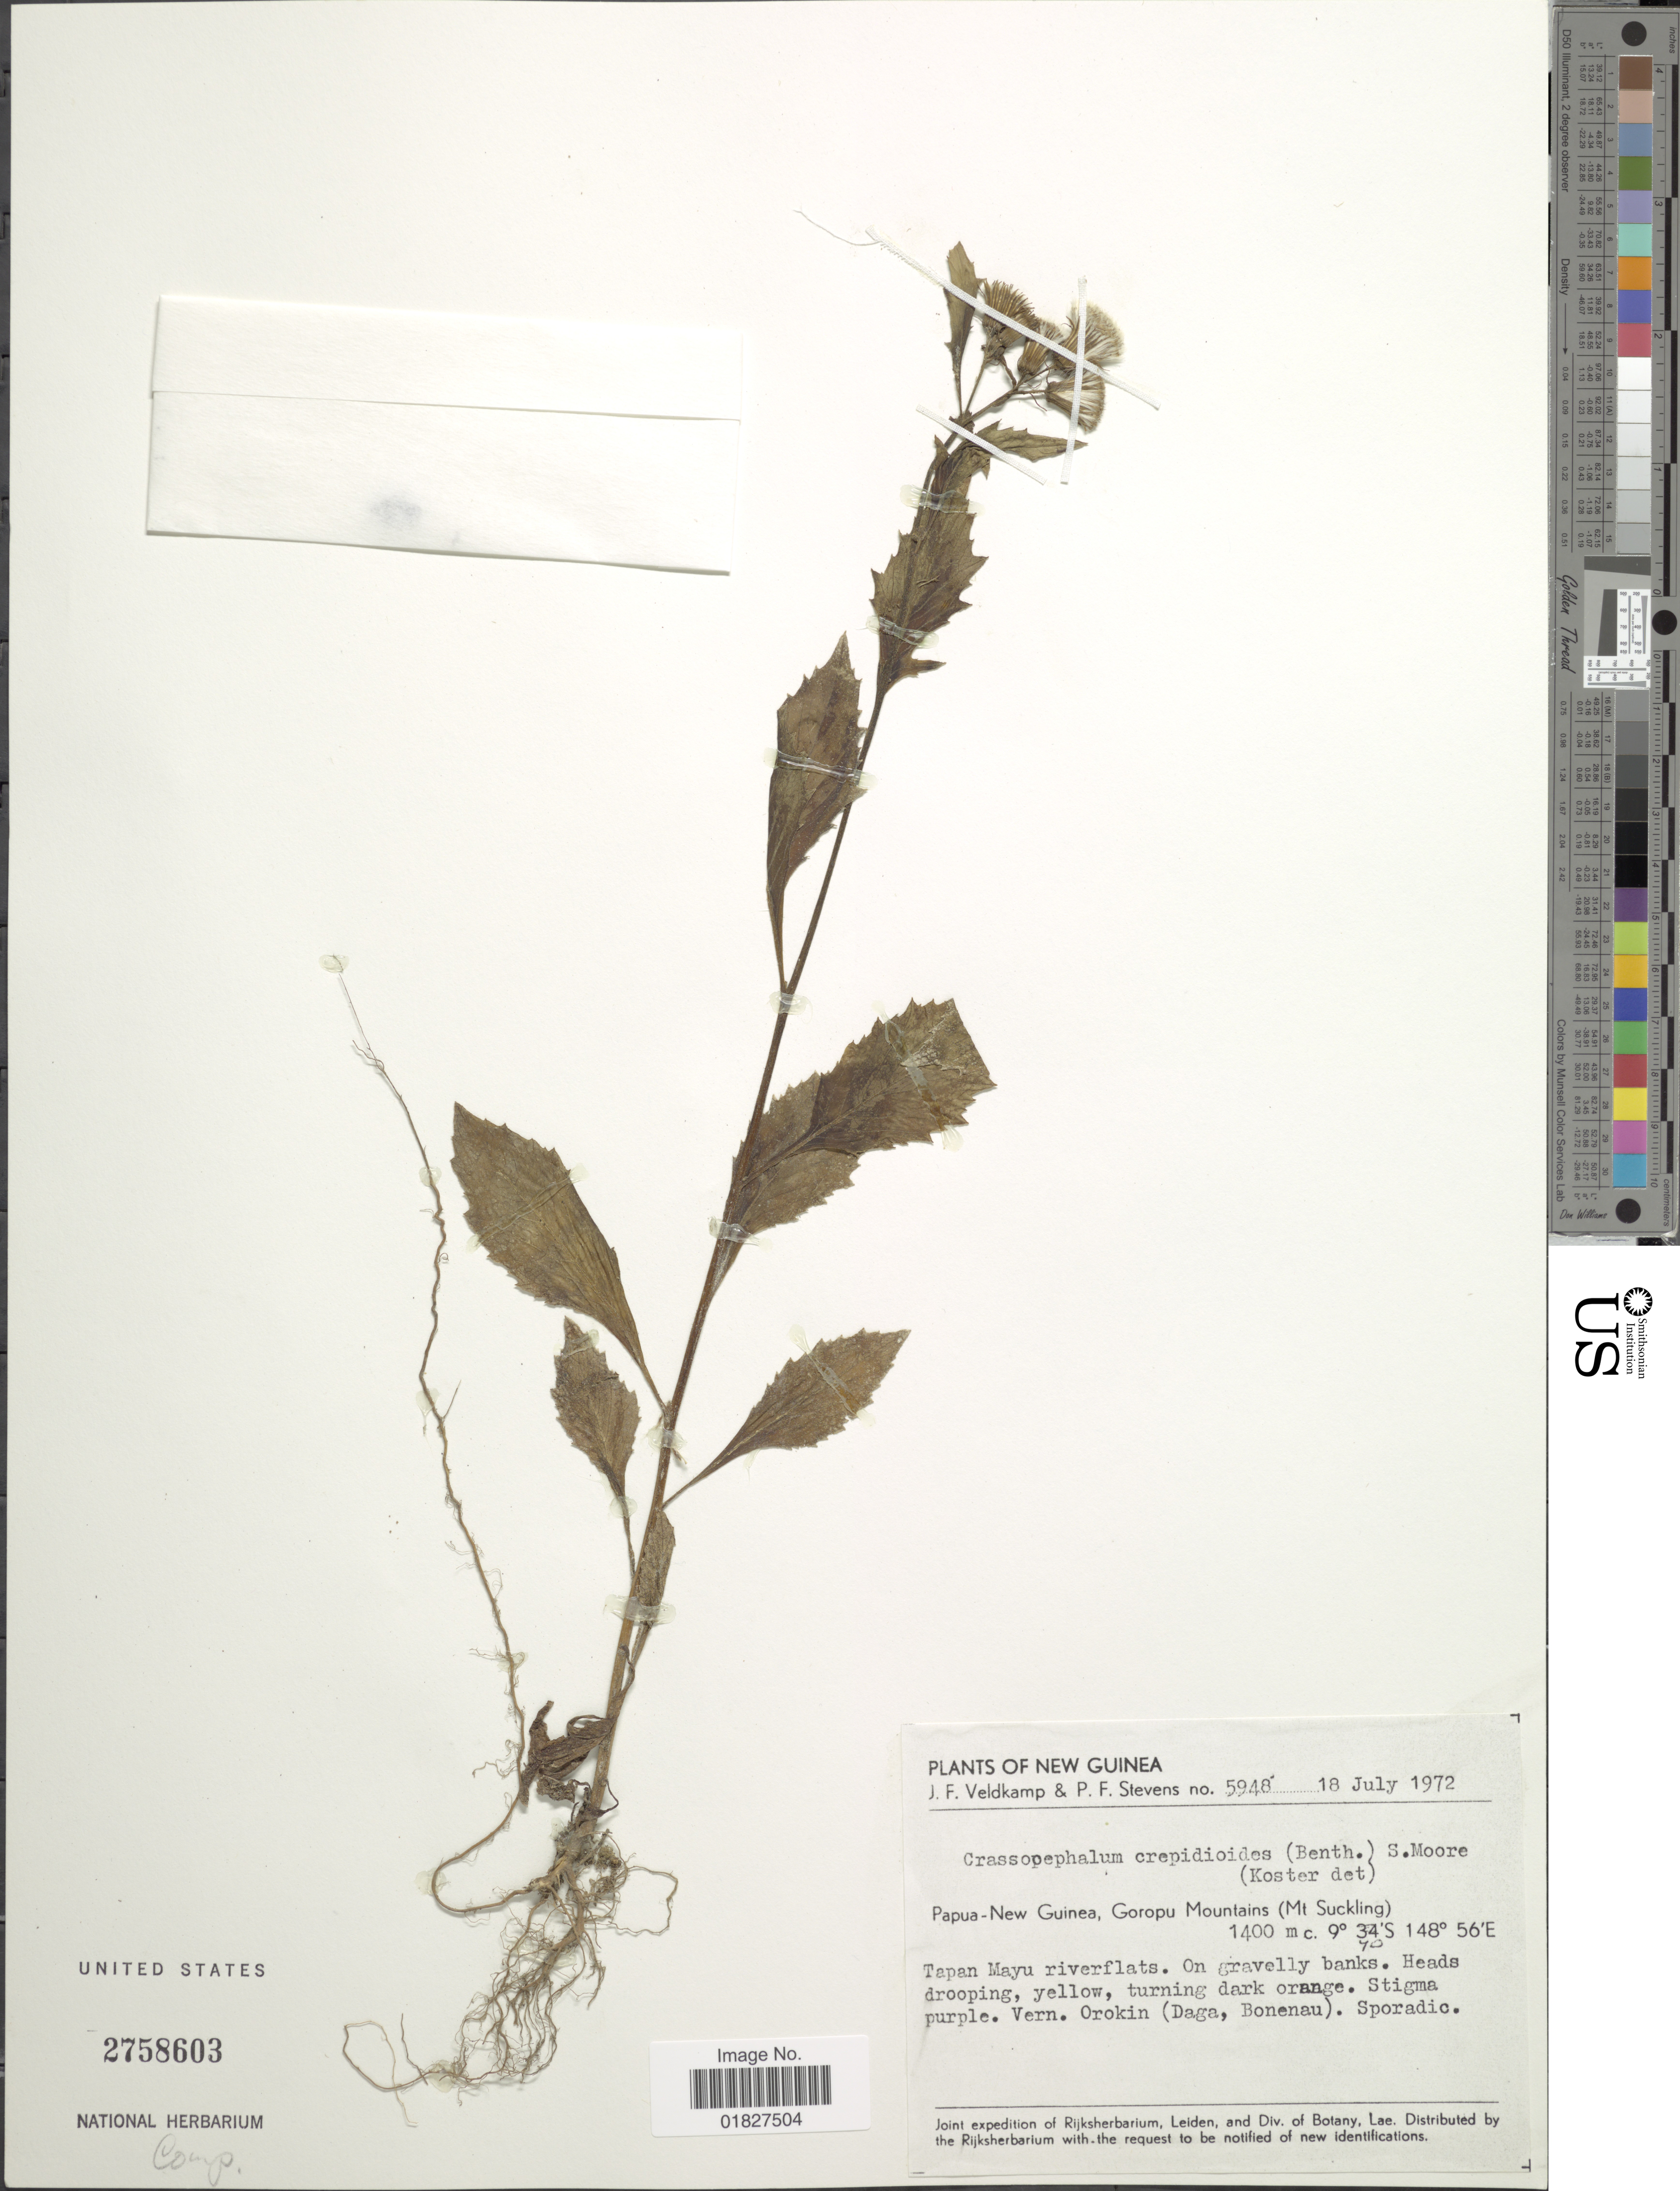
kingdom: Plantae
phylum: Tracheophyta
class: Magnoliopsida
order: Asterales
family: Asteraceae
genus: Crassocephalum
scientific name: Crassocephalum crepidioides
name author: (Benth.) S. Moore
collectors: J. F. Veldkamp & P. F. Stevens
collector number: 5948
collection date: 1972-07-18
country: Papua New Guinea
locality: Goropu Mountains (Mt Suckling), Tapan Mayu riverflats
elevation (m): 1400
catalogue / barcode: US 2758603